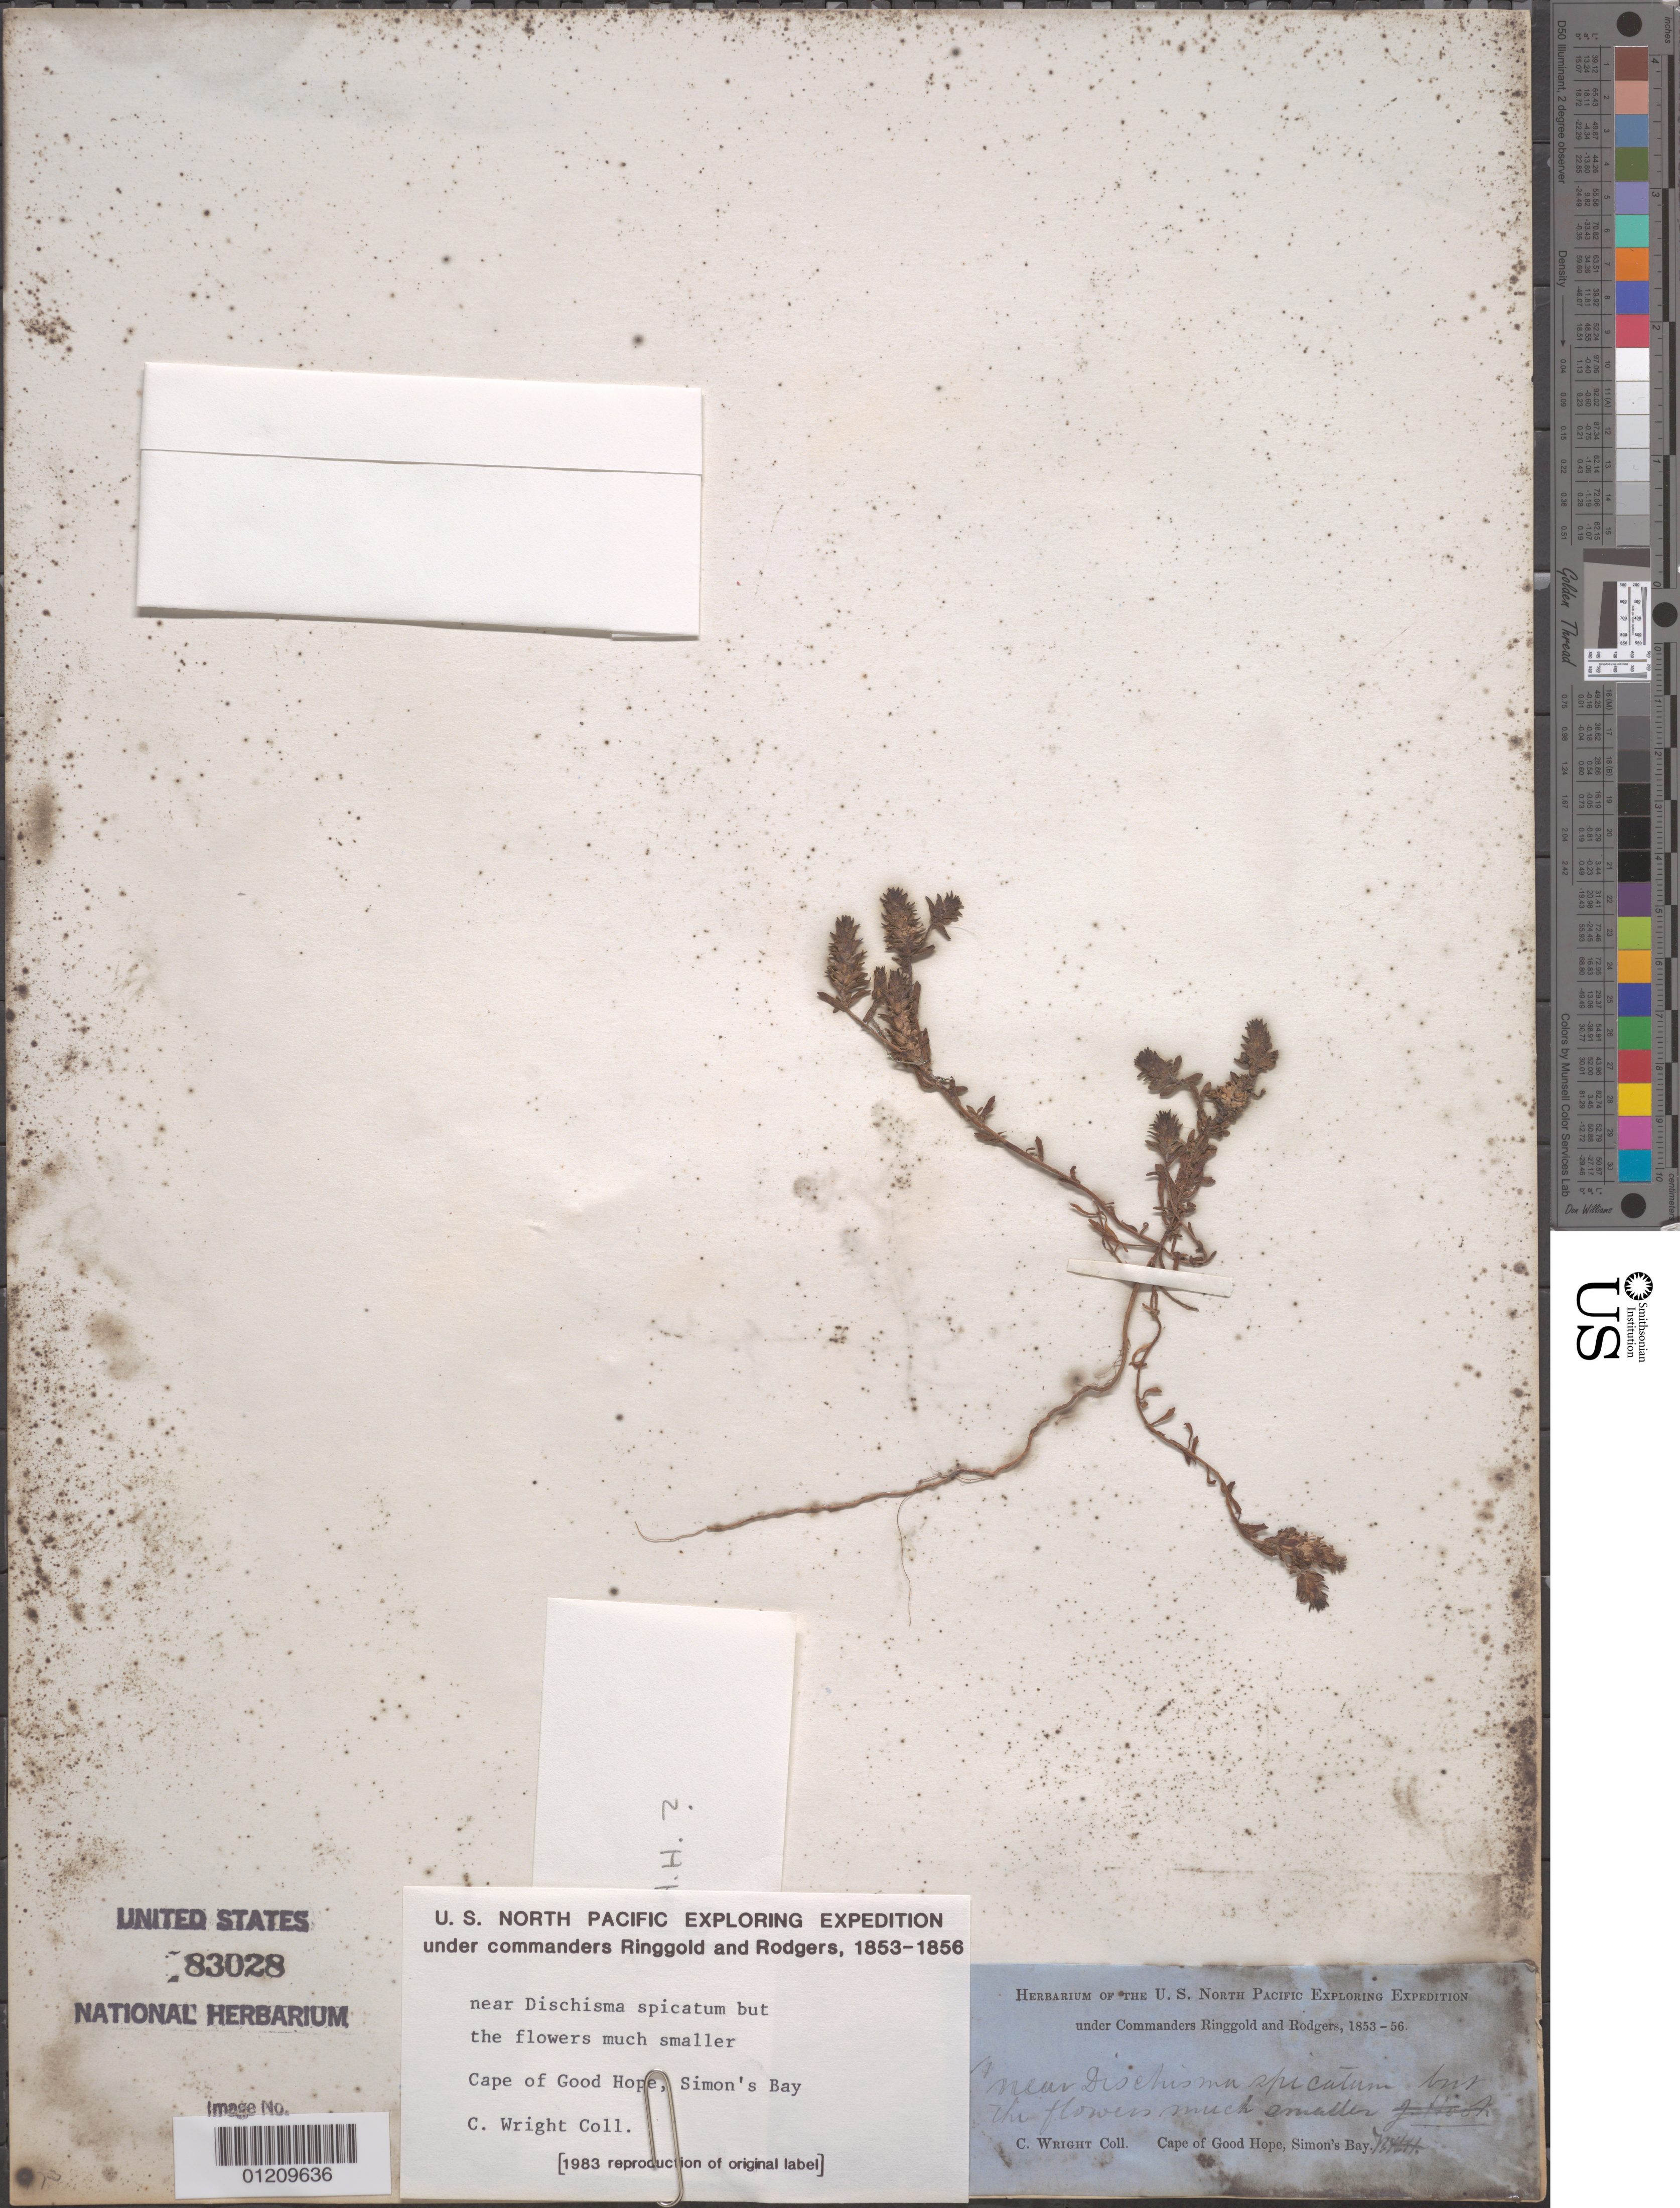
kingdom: Plantae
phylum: Tracheophyta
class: Magnoliopsida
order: Lamiales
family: Scrophulariaceae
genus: Dischisma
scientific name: Dischisma spicatum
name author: Choisy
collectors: C. Wright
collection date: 1853/1856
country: South Africa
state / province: Western Cape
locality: Cape of Good Hope, Simon's Bay.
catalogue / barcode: US 83028